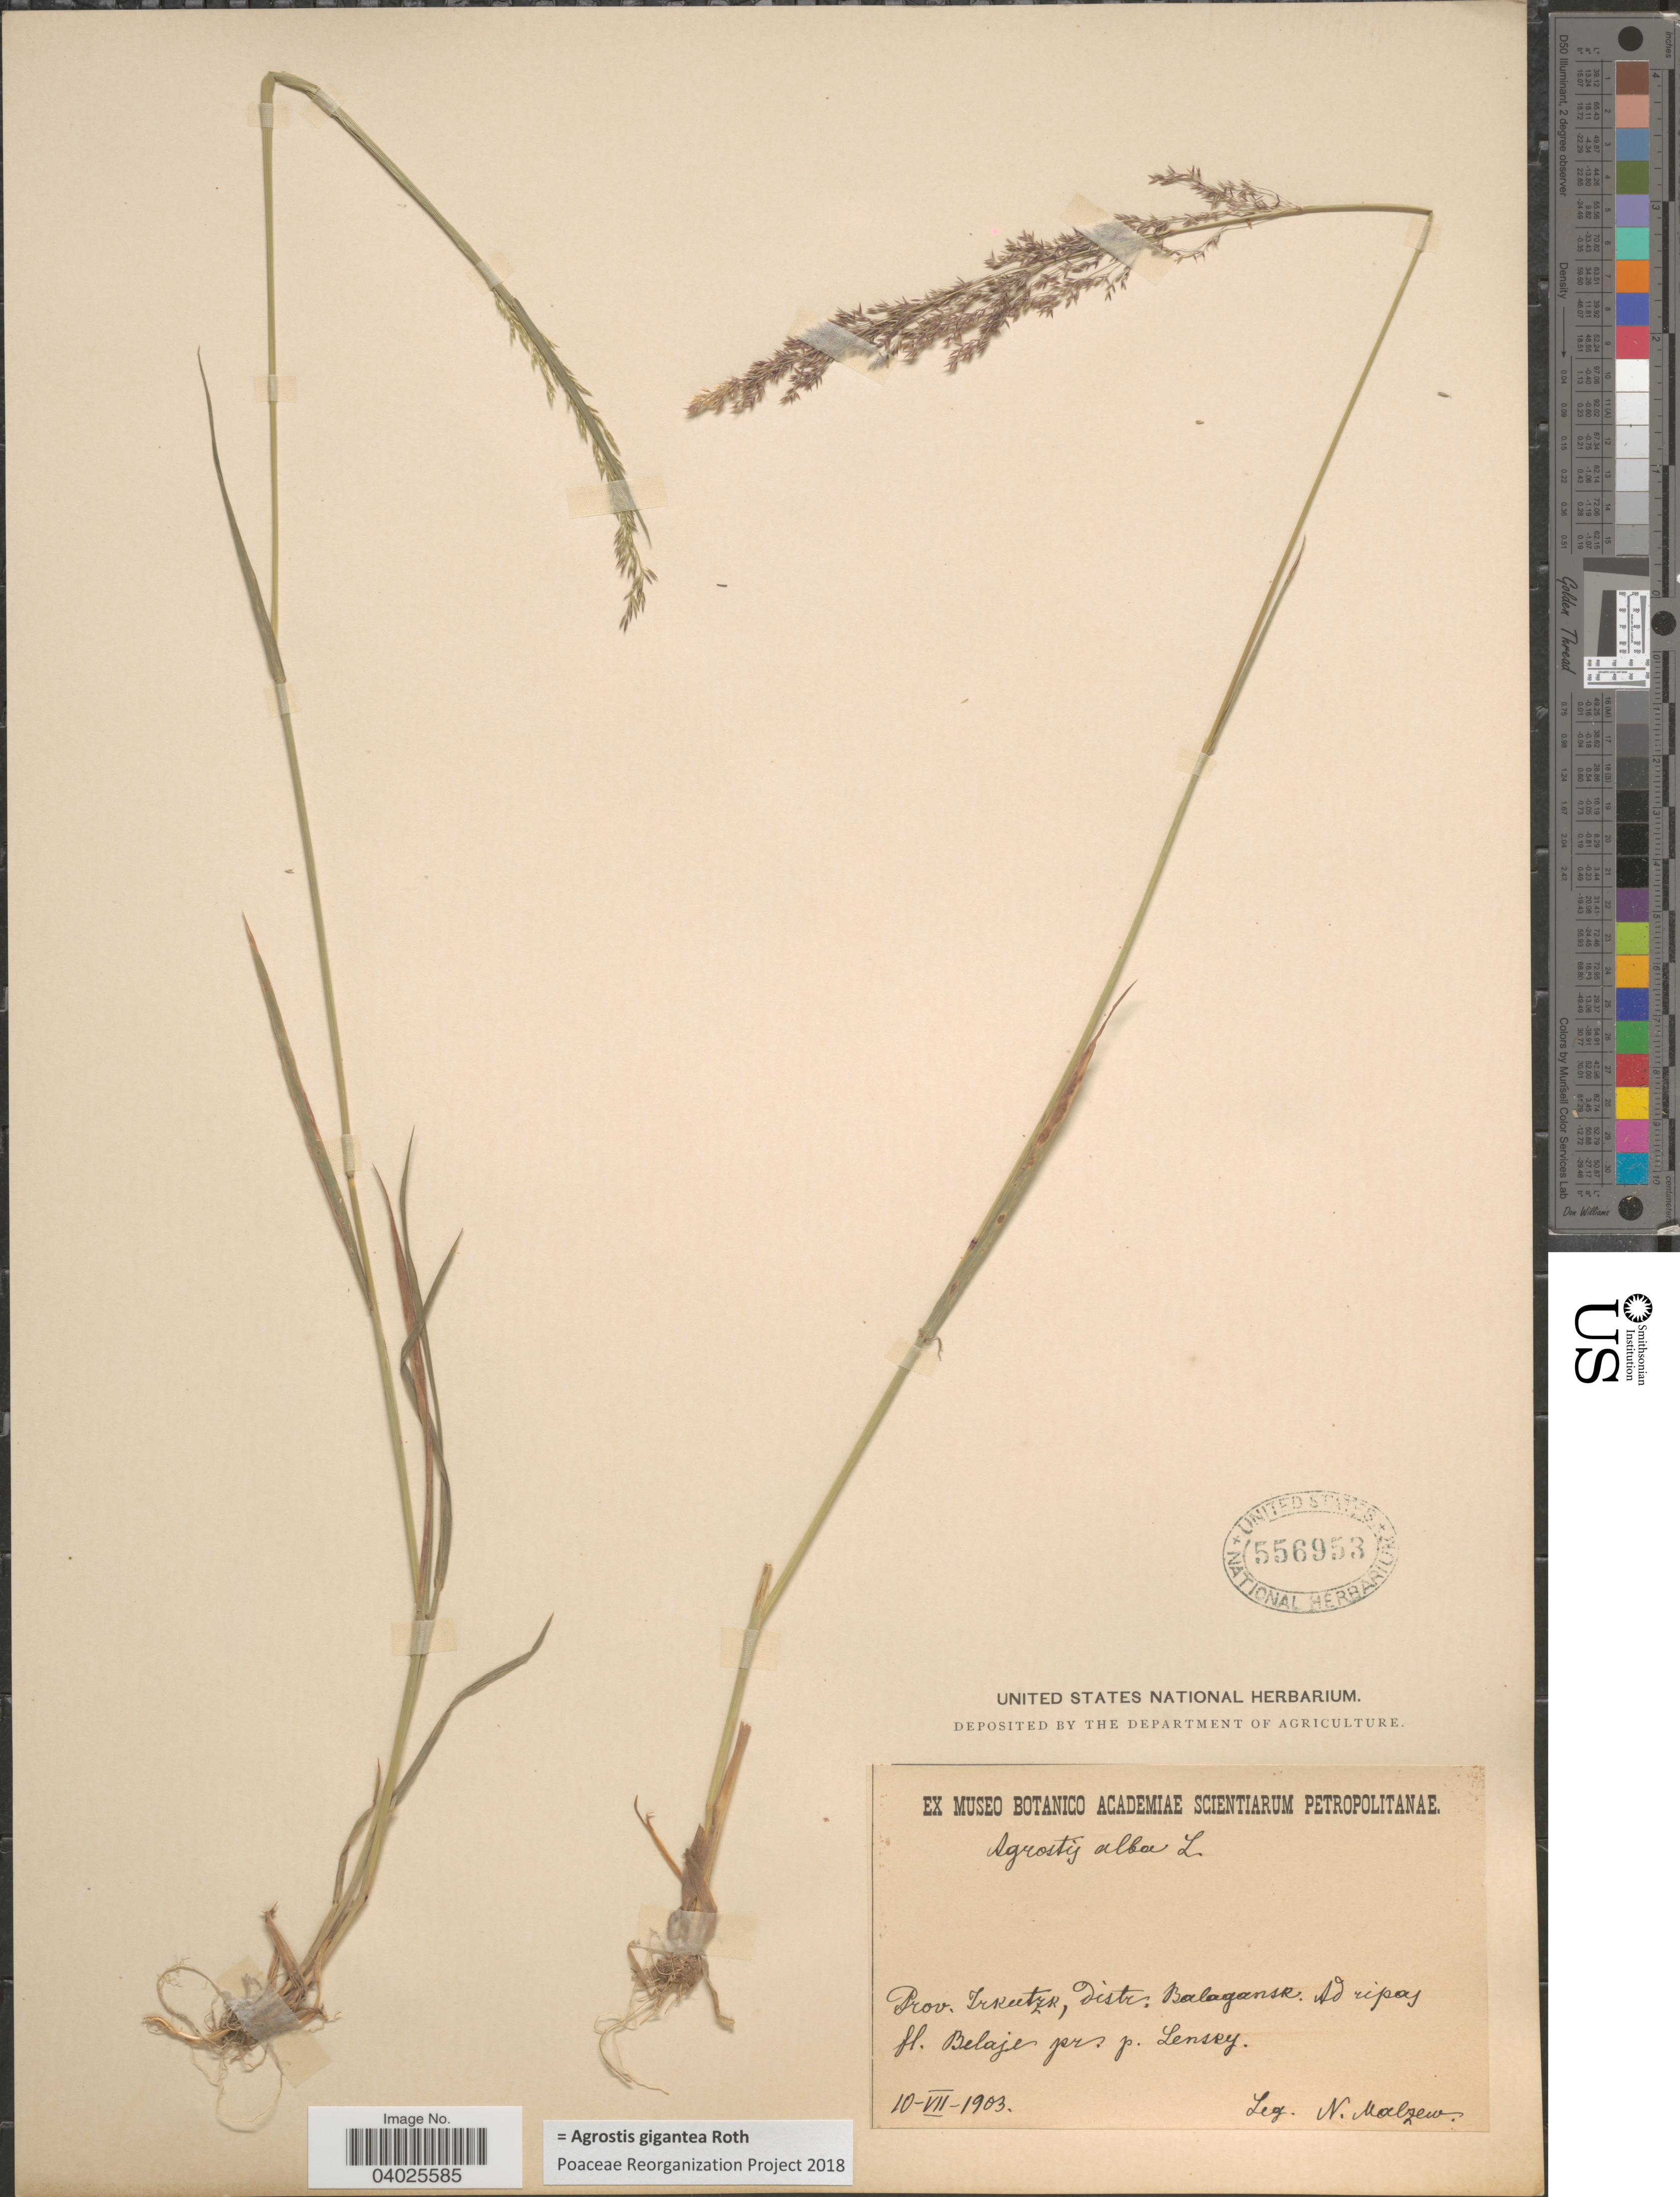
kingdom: Plantae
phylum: Tracheophyta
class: Liliopsida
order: Poales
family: Poaceae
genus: Agrostis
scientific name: Agrostis gigantea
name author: Roth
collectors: N. Malzew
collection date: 1903-07-10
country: Russian Federation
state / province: Irkutsk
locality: Prov. Irkutzk, distr. Balagansk. Ad ripas fl. Belaje pr. p. Lensky.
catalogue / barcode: US 556953